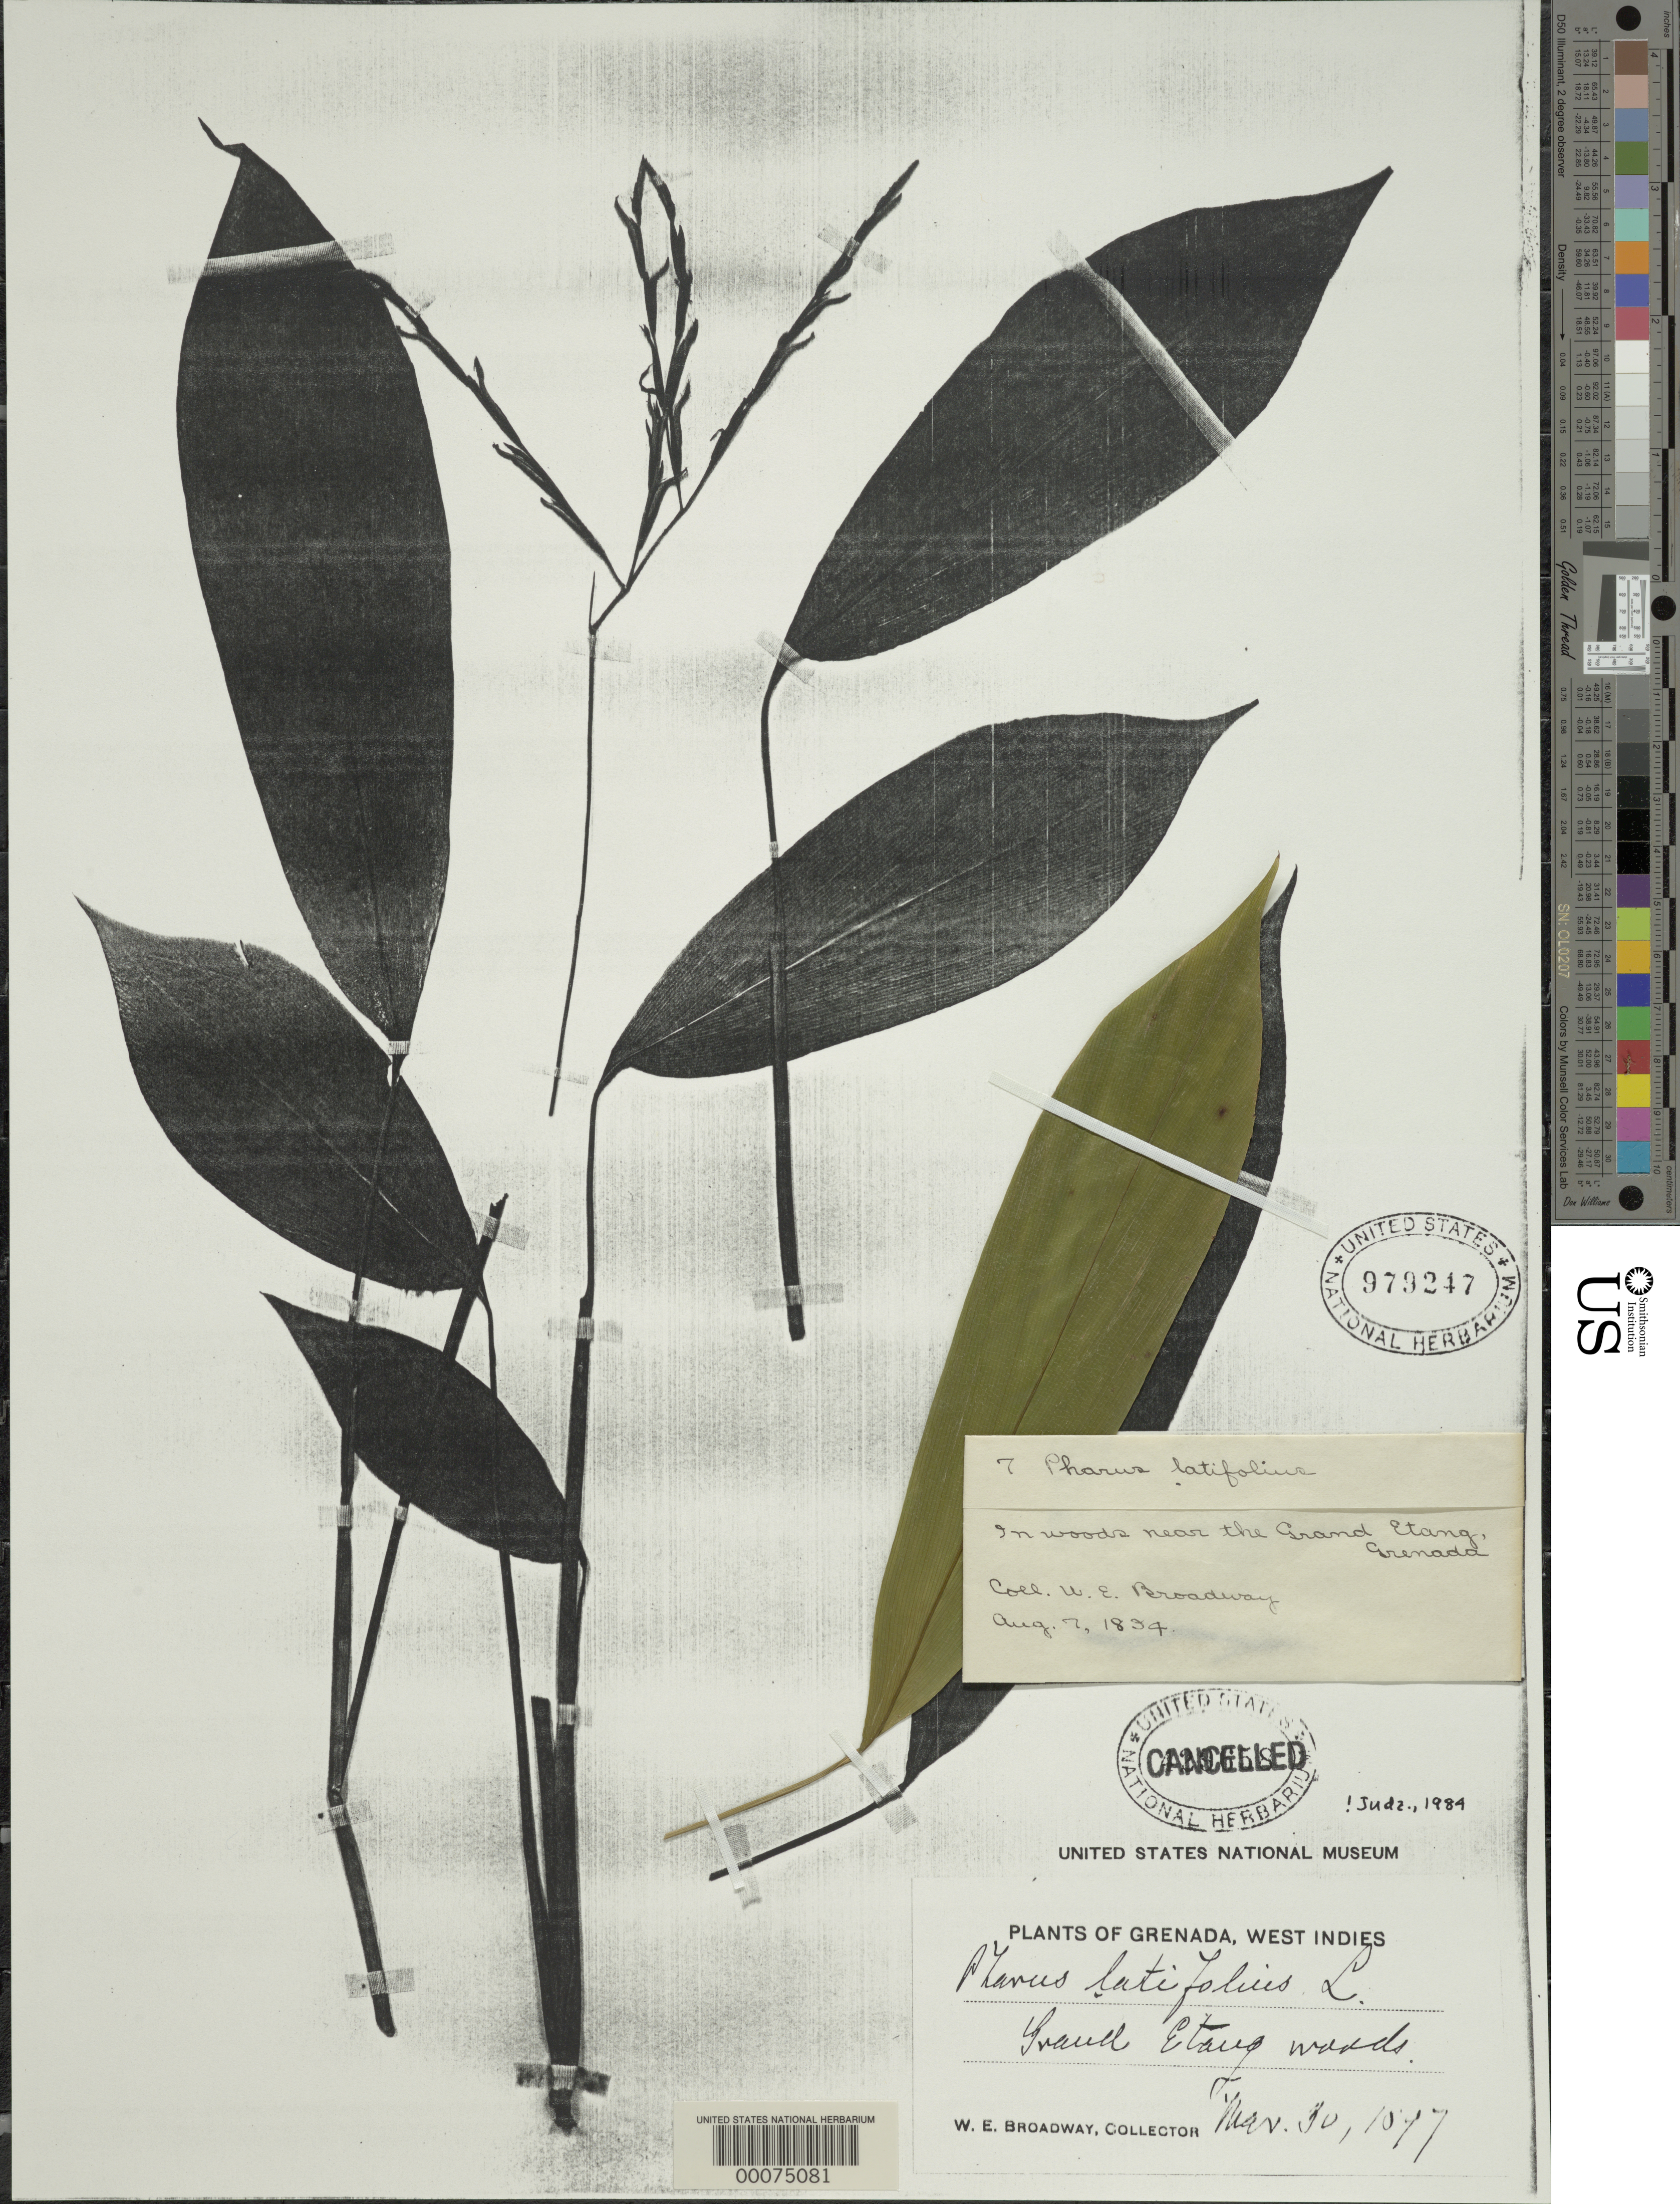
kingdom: Plantae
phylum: Tracheophyta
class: Liliopsida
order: Poales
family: Poaceae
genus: Pharus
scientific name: Pharus latifolius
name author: L.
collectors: W. E. Broadway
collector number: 7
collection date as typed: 07 Aug 1894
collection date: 1894-08-07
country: Grenada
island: Windward Is.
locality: Woods near Grand Etang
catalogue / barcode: US 979247